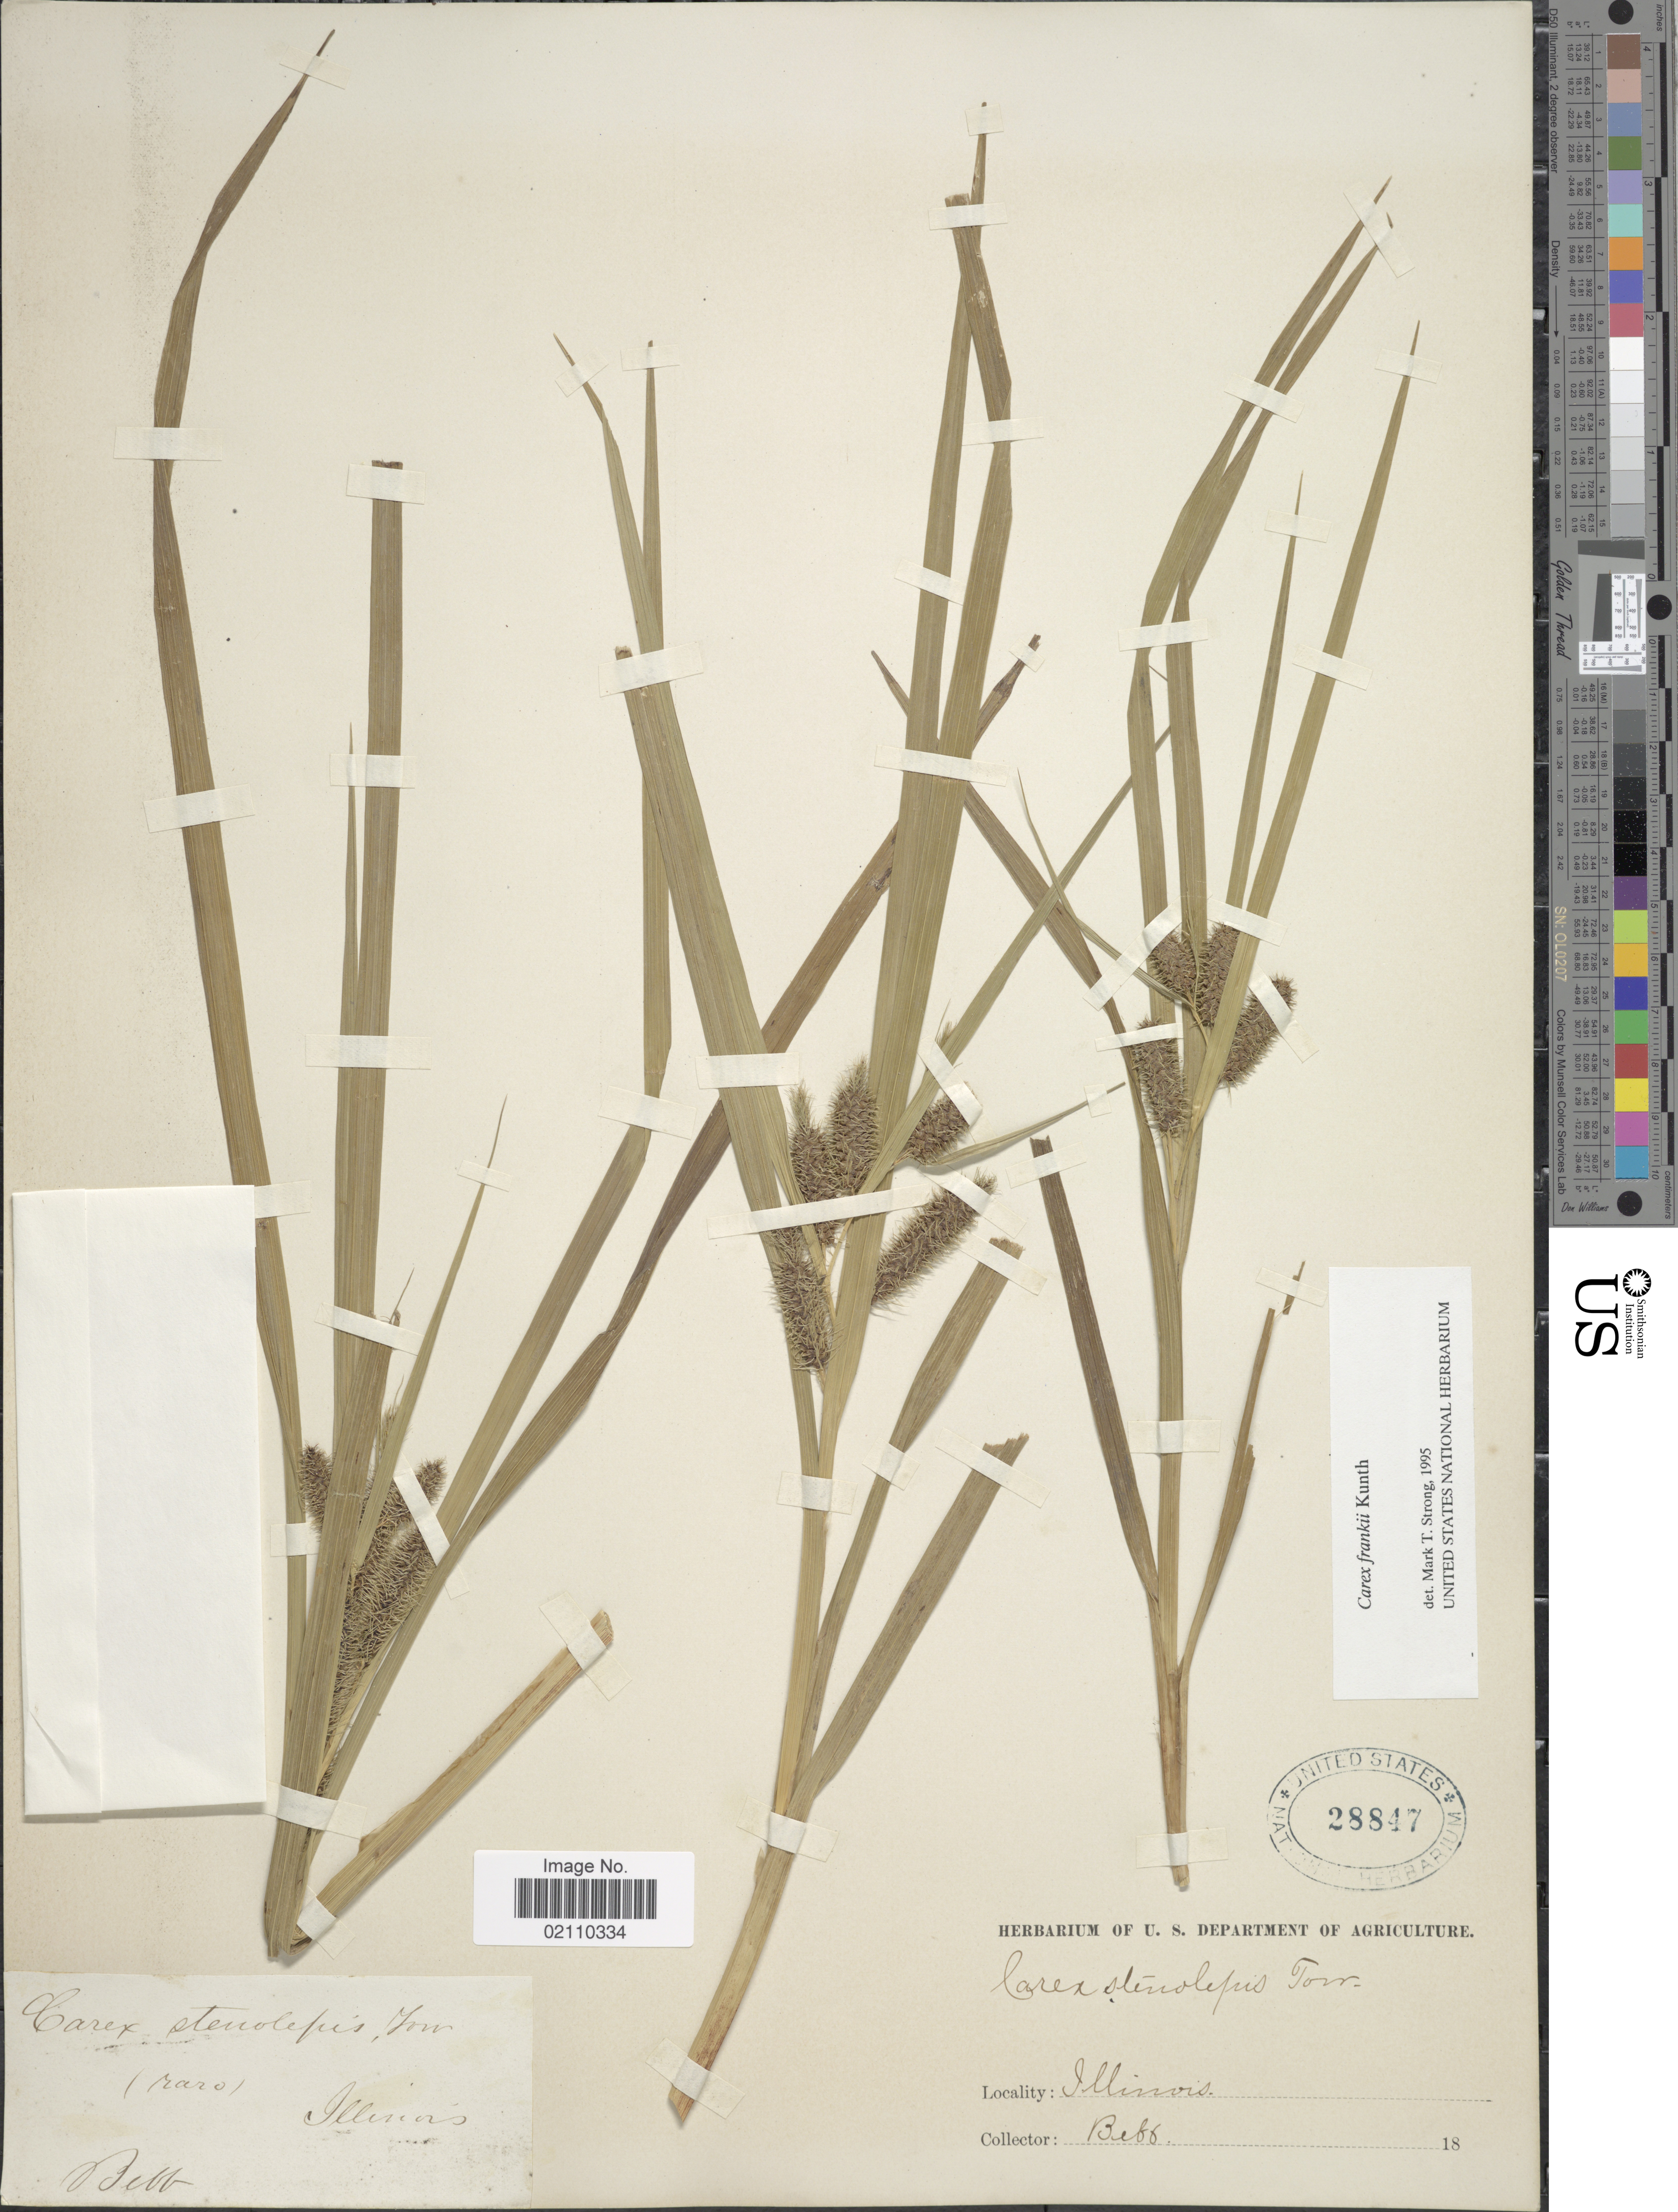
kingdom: Plantae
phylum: Tracheophyta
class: Liliopsida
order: Poales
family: Cyperaceae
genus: Carex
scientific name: Carex frankii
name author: Kunth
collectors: -. Bebb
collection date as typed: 18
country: United States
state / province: Illinois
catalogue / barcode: US 28847